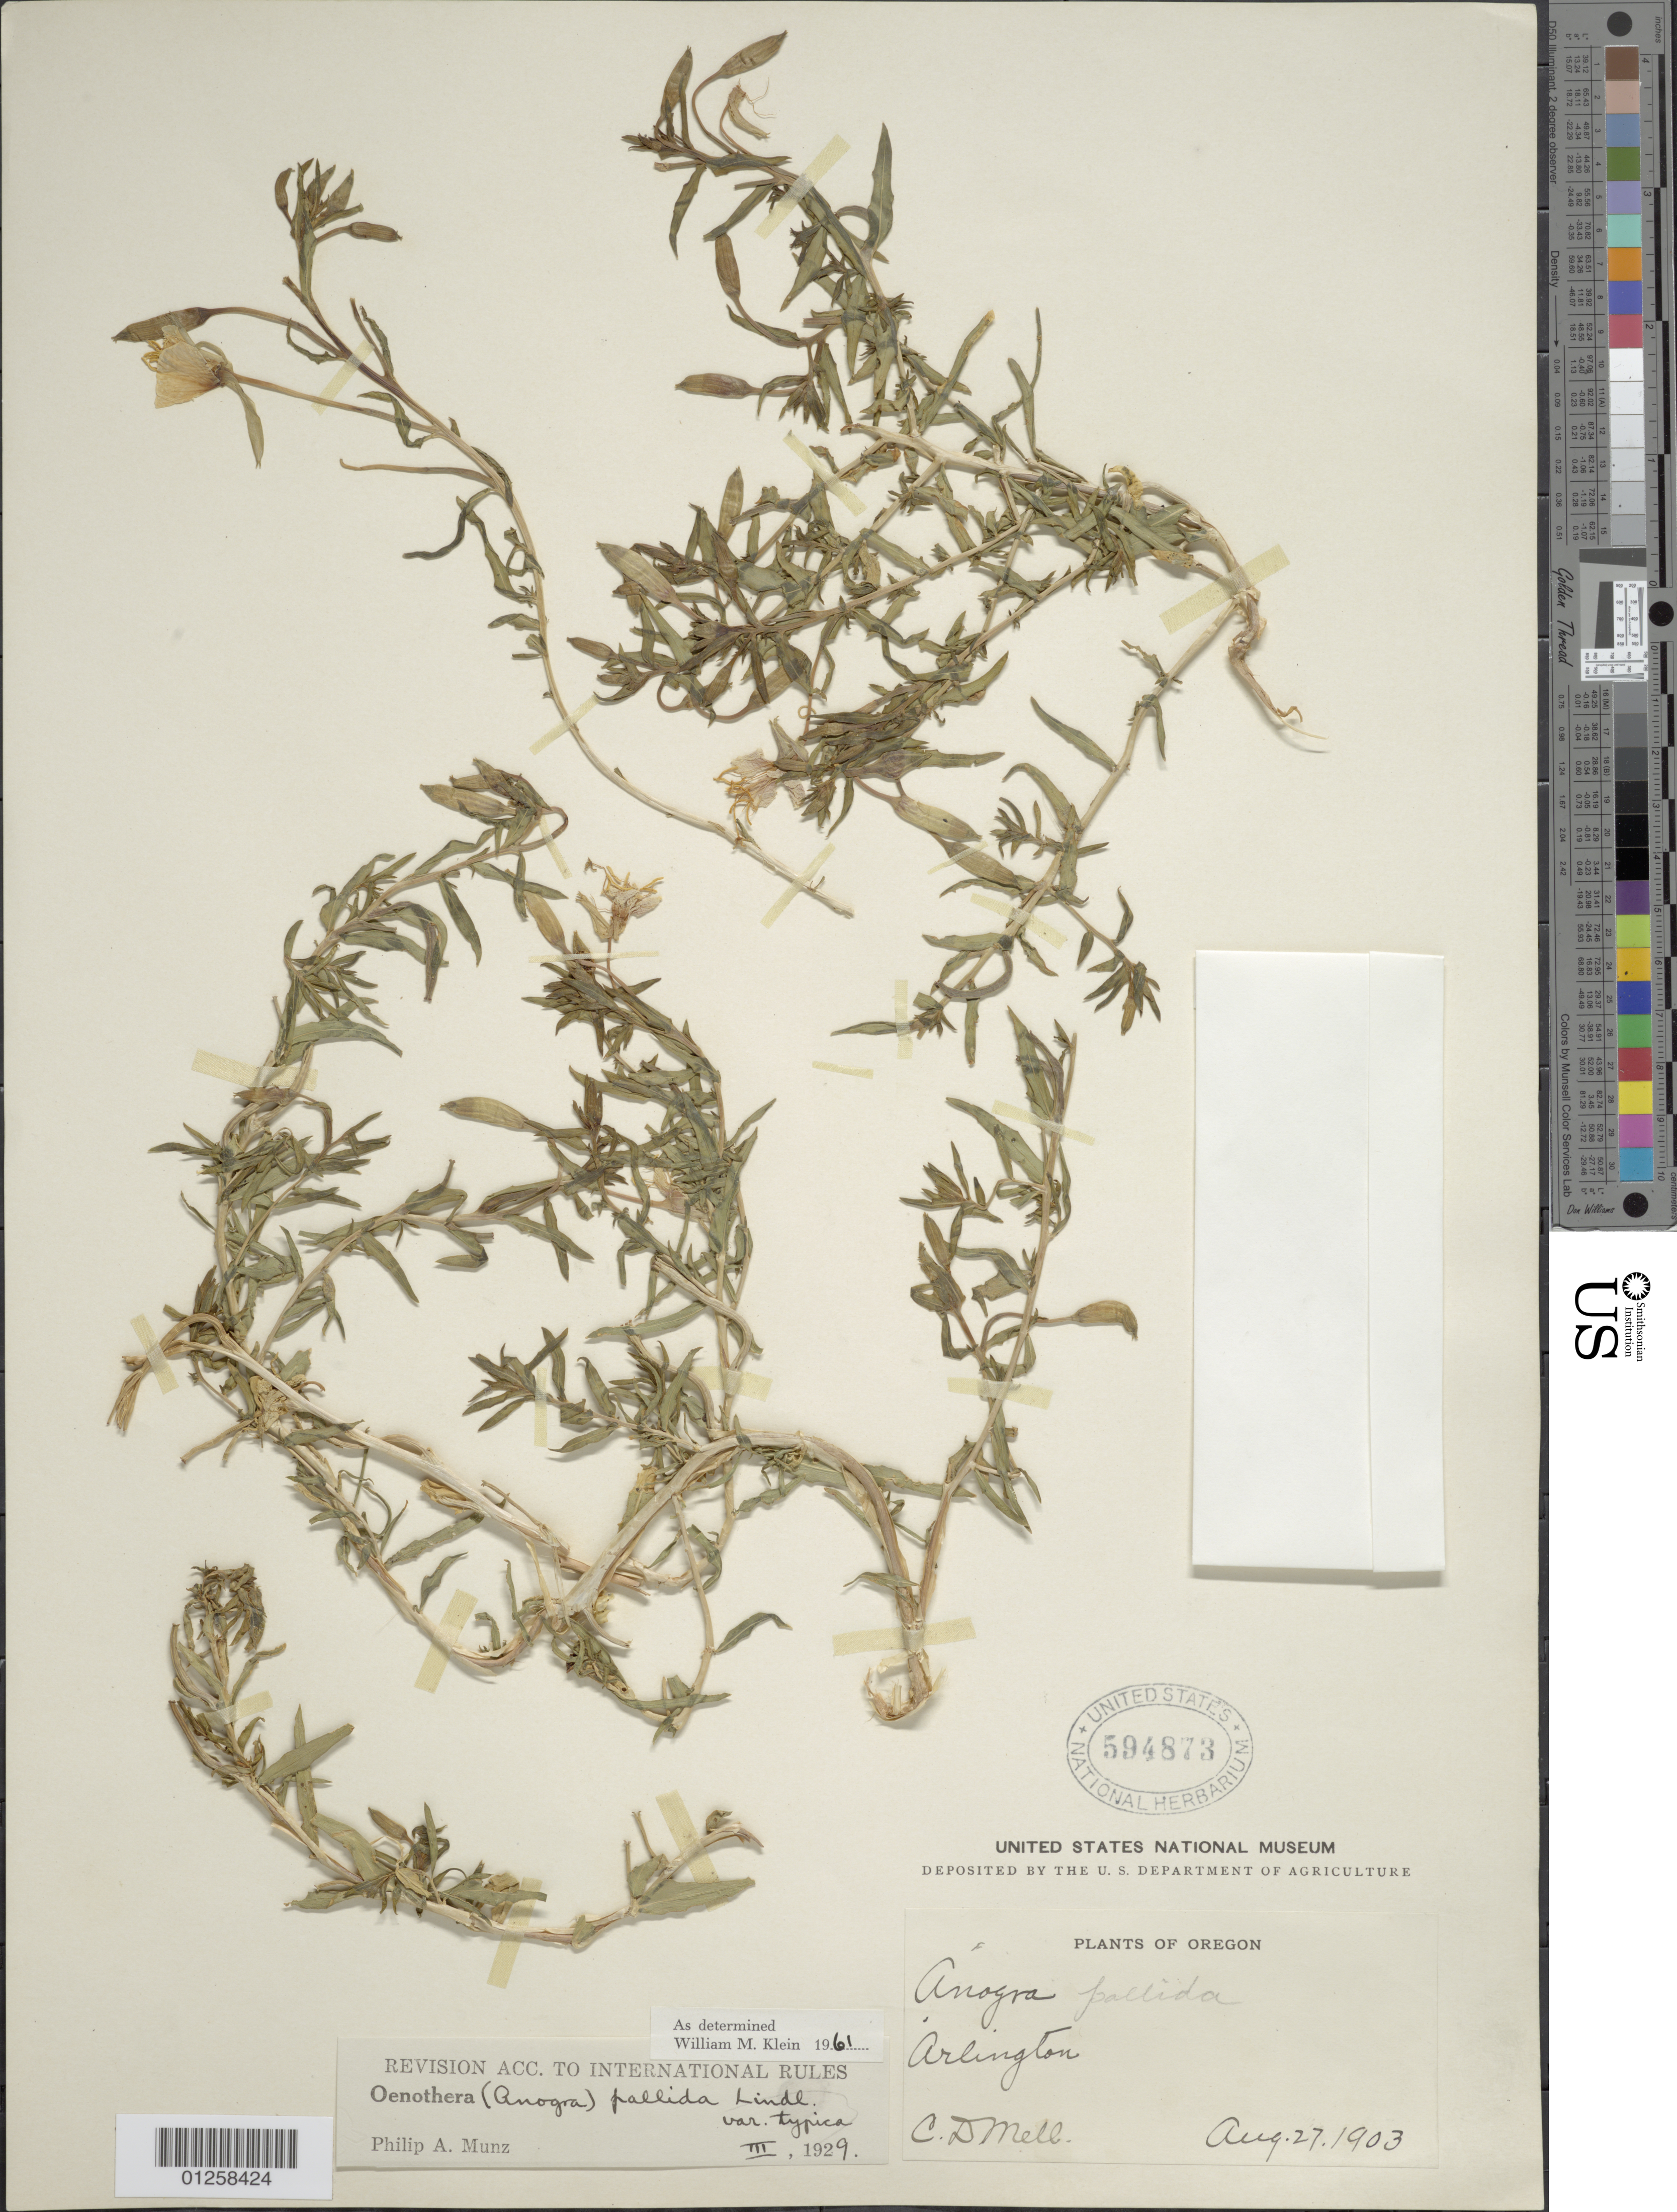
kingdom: Plantae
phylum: Tracheophyta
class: Magnoliopsida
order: Myrtales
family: Onagraceae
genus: Oenothera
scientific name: Oenothera pallida subsp. pallida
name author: Lindl.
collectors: C. D. Mell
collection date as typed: Aug. 27.1903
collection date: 1903-08-27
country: United States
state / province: Oregon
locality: Arlington.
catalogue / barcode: US 594873